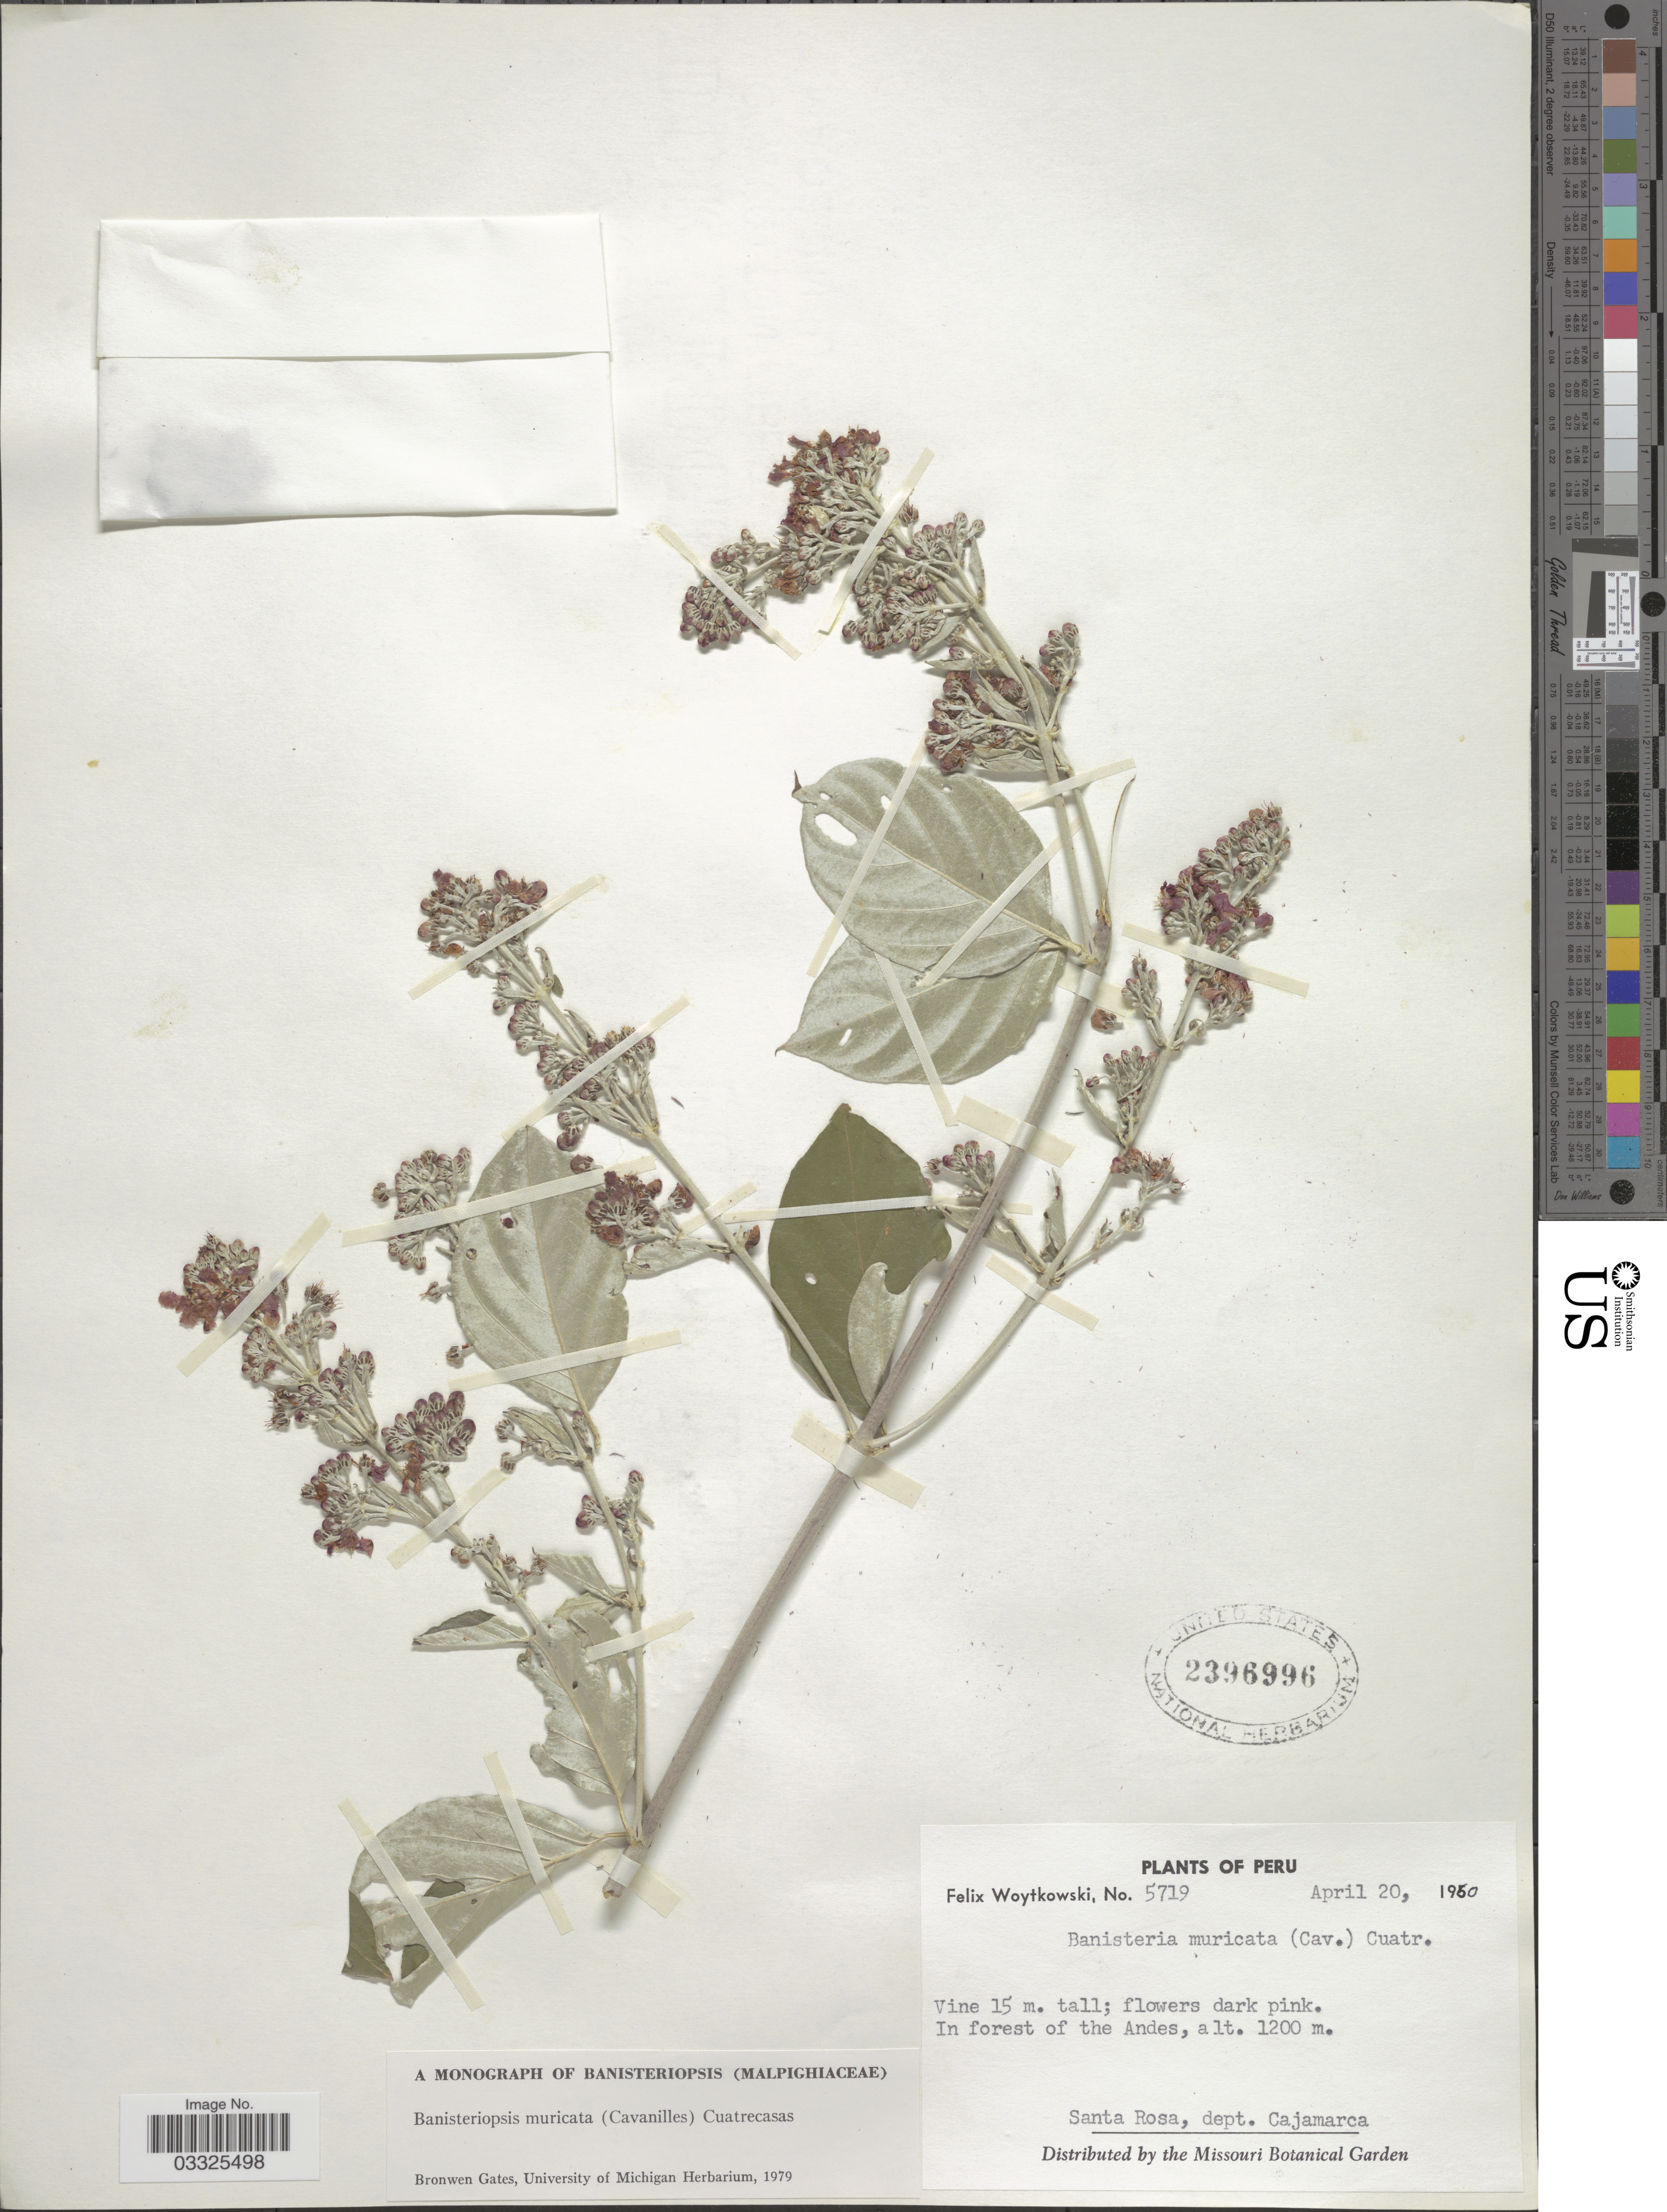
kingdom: Plantae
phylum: Tracheophyta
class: Magnoliopsida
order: Malpighiales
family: Malpighiaceae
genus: Banisteriopsis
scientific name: Banisteriopsis muricata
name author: (Cav.) Cuatrec.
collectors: F. Woytkowski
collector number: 5719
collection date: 1960-04-20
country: Peru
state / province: Cajamarca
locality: In forest of the Andes, Santa Rosa, dept. Cajamarca.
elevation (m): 1200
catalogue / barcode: US 2396996